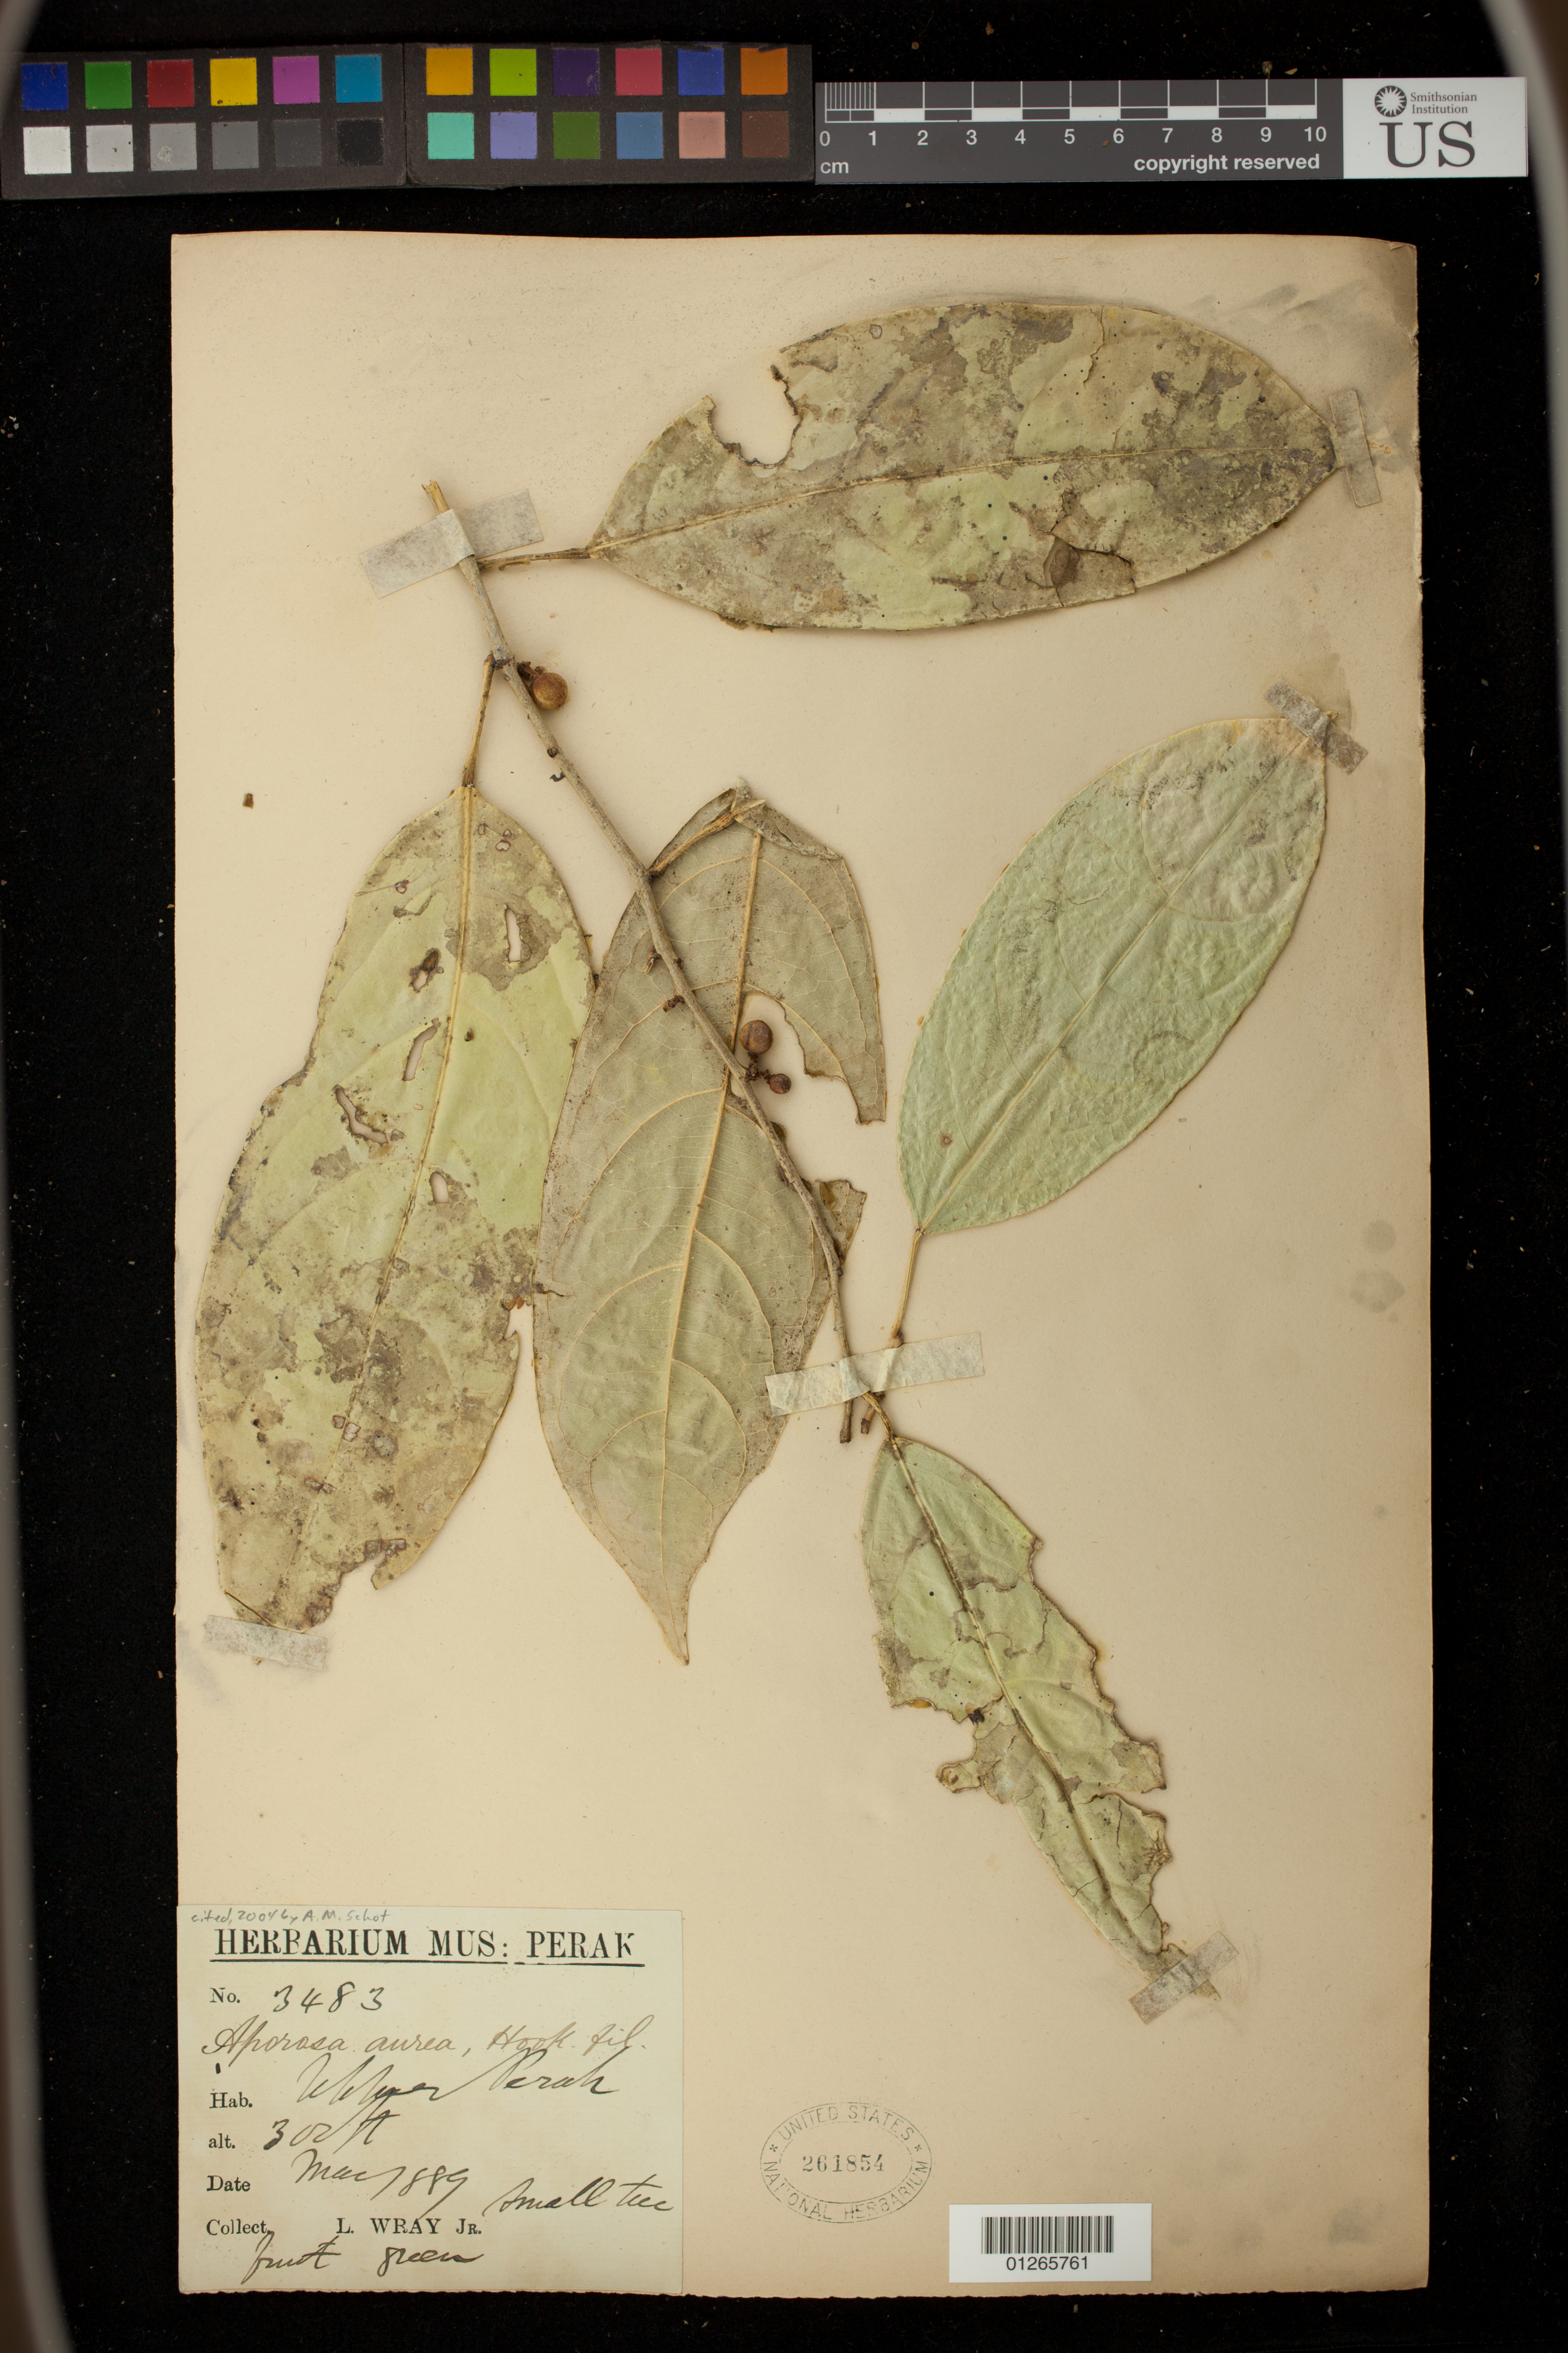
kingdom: Plantae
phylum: Tracheophyta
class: Magnoliopsida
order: Malpighiales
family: Phyllanthaceae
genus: Aporosa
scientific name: Aporosa aurea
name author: Hook. f.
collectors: L. Wray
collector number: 3483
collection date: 1889-05-01/1889-05-31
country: Malaysia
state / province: Perak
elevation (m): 91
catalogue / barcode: US 261854